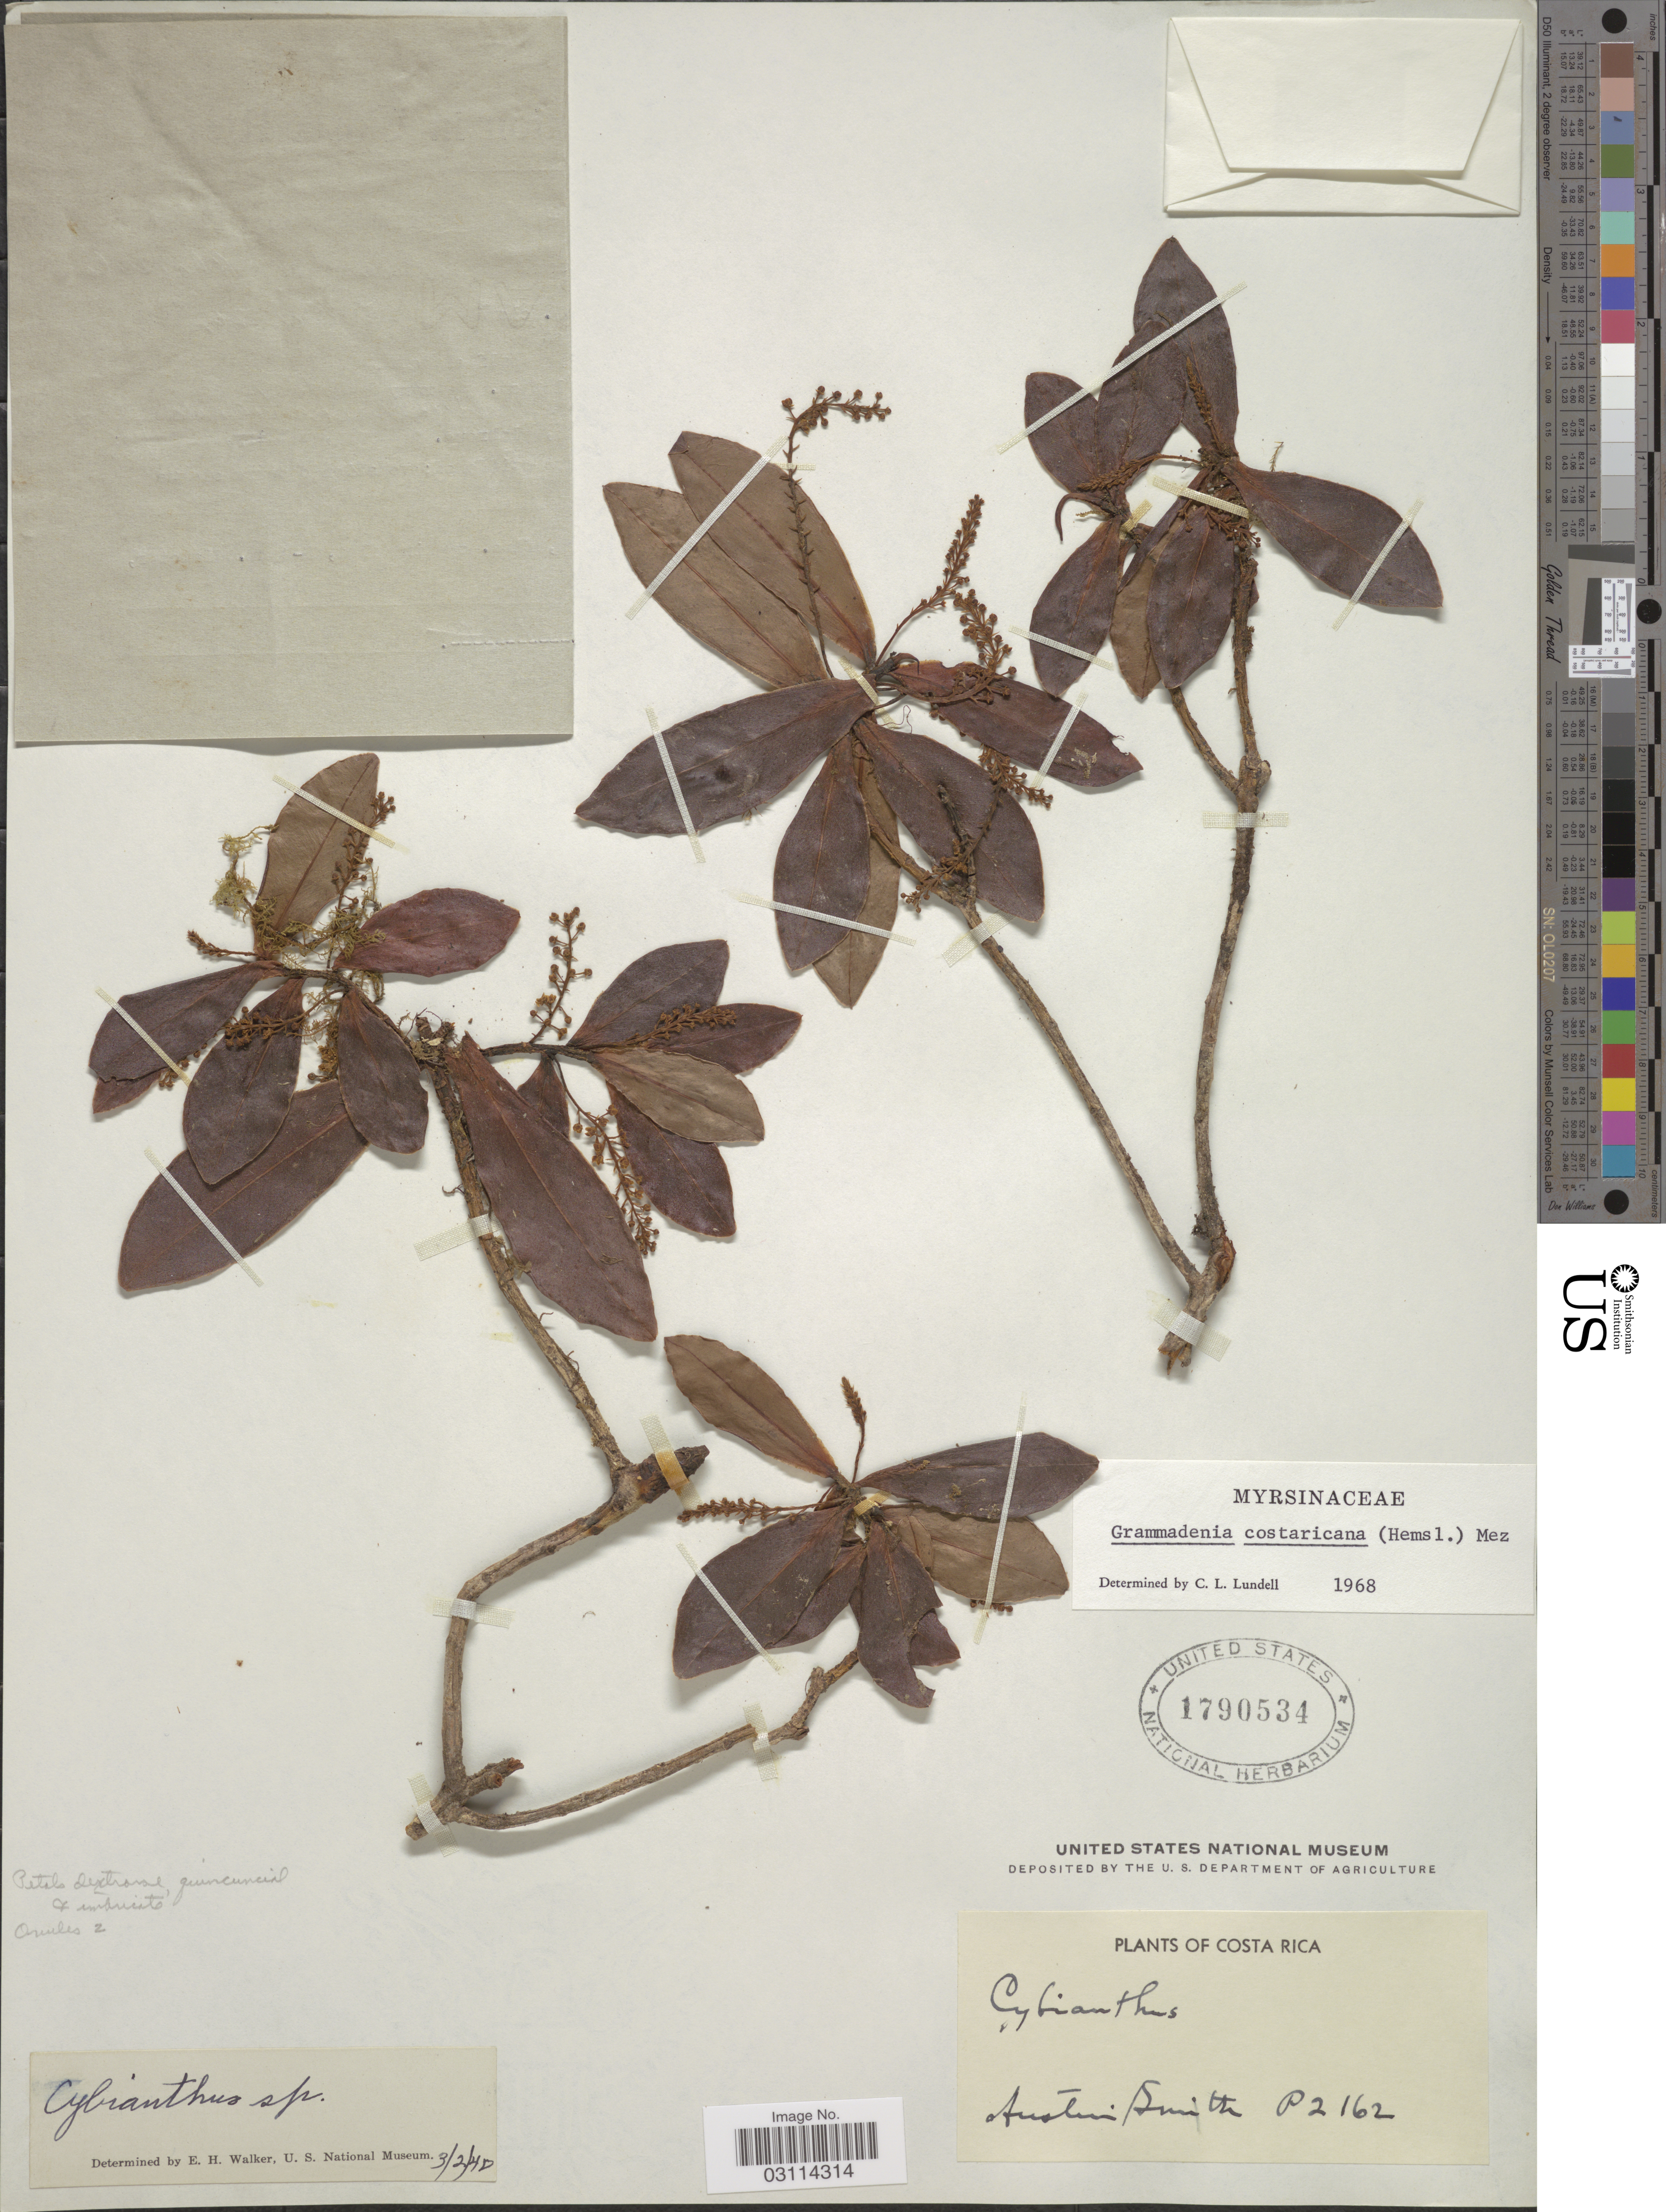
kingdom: Plantae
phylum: Tracheophyta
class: Magnoliopsida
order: Ericales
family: Primulaceae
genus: Cybianthus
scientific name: Cybianthus costaricanus subsp. costaricanus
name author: Hemsl.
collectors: Aust P. Smith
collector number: P2162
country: Costa Rica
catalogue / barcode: US 1790534